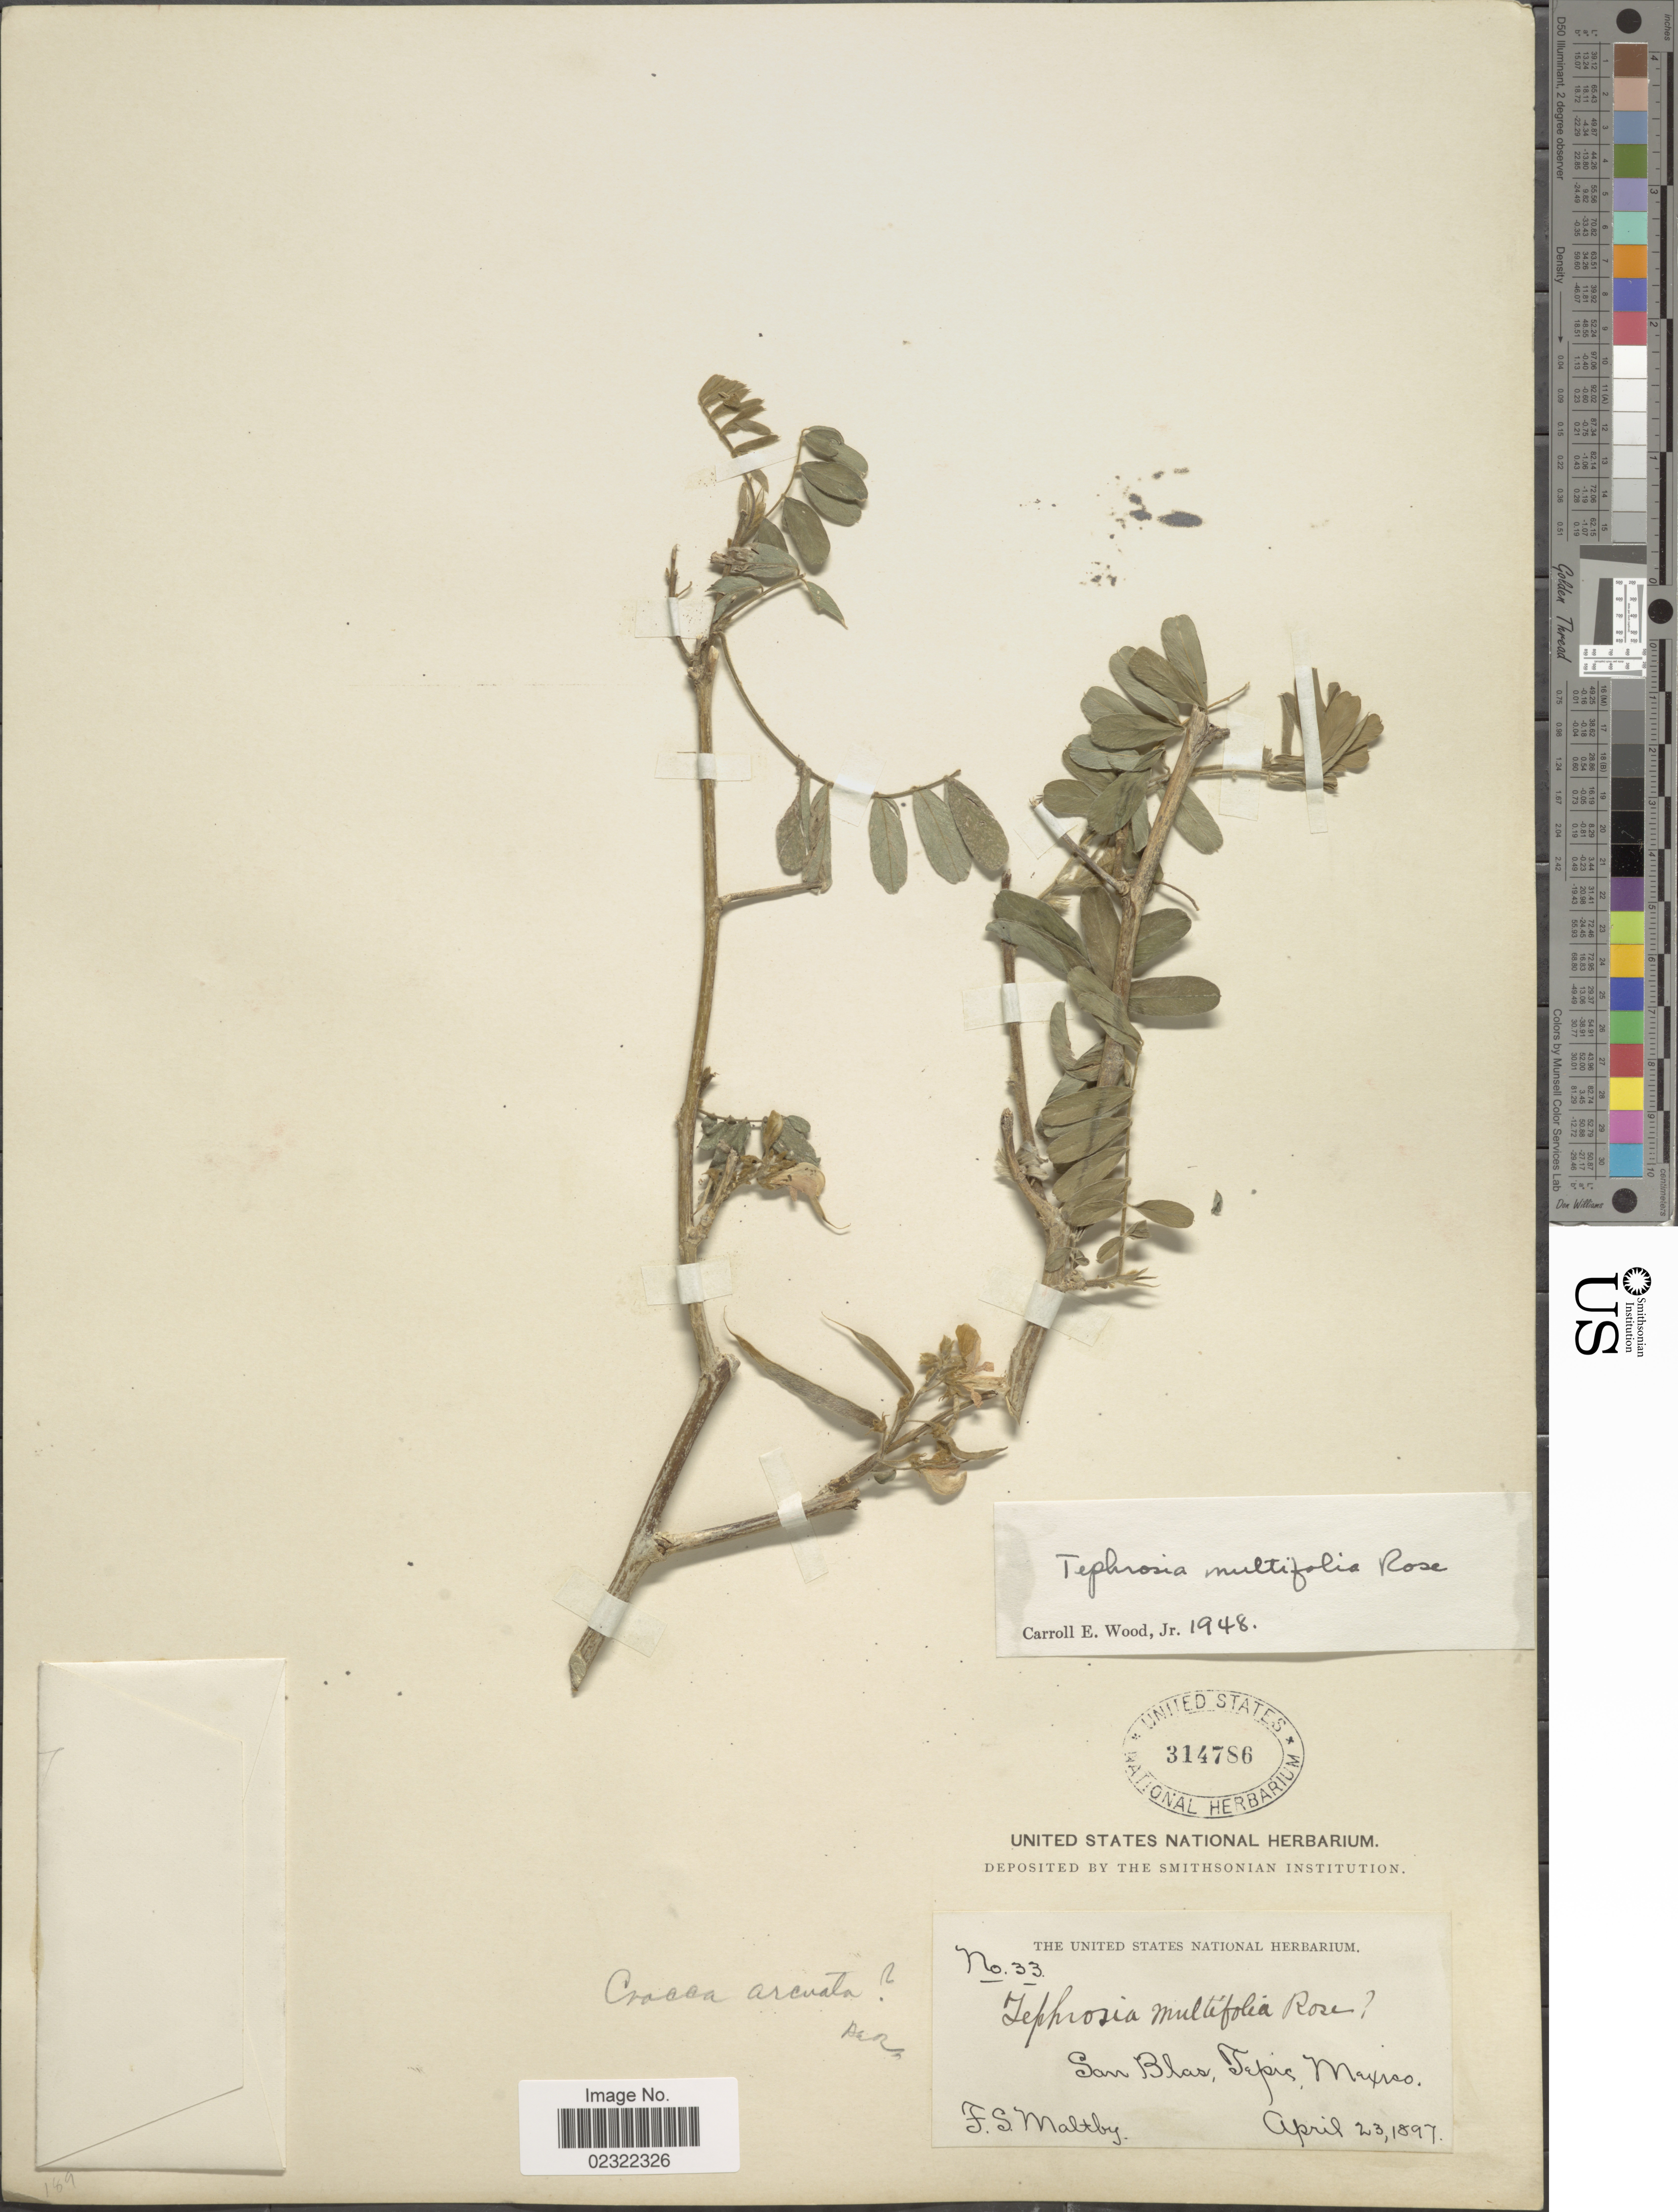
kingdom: Plantae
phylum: Tracheophyta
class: Magnoliopsida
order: Fabales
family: Fabaceae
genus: Tephrosia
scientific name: Tephrosia multifolia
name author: Rose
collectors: F. S. Maltby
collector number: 33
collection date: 1897-04-23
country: Mexico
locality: San Blas, Tepic, Mexico.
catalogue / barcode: US 314786